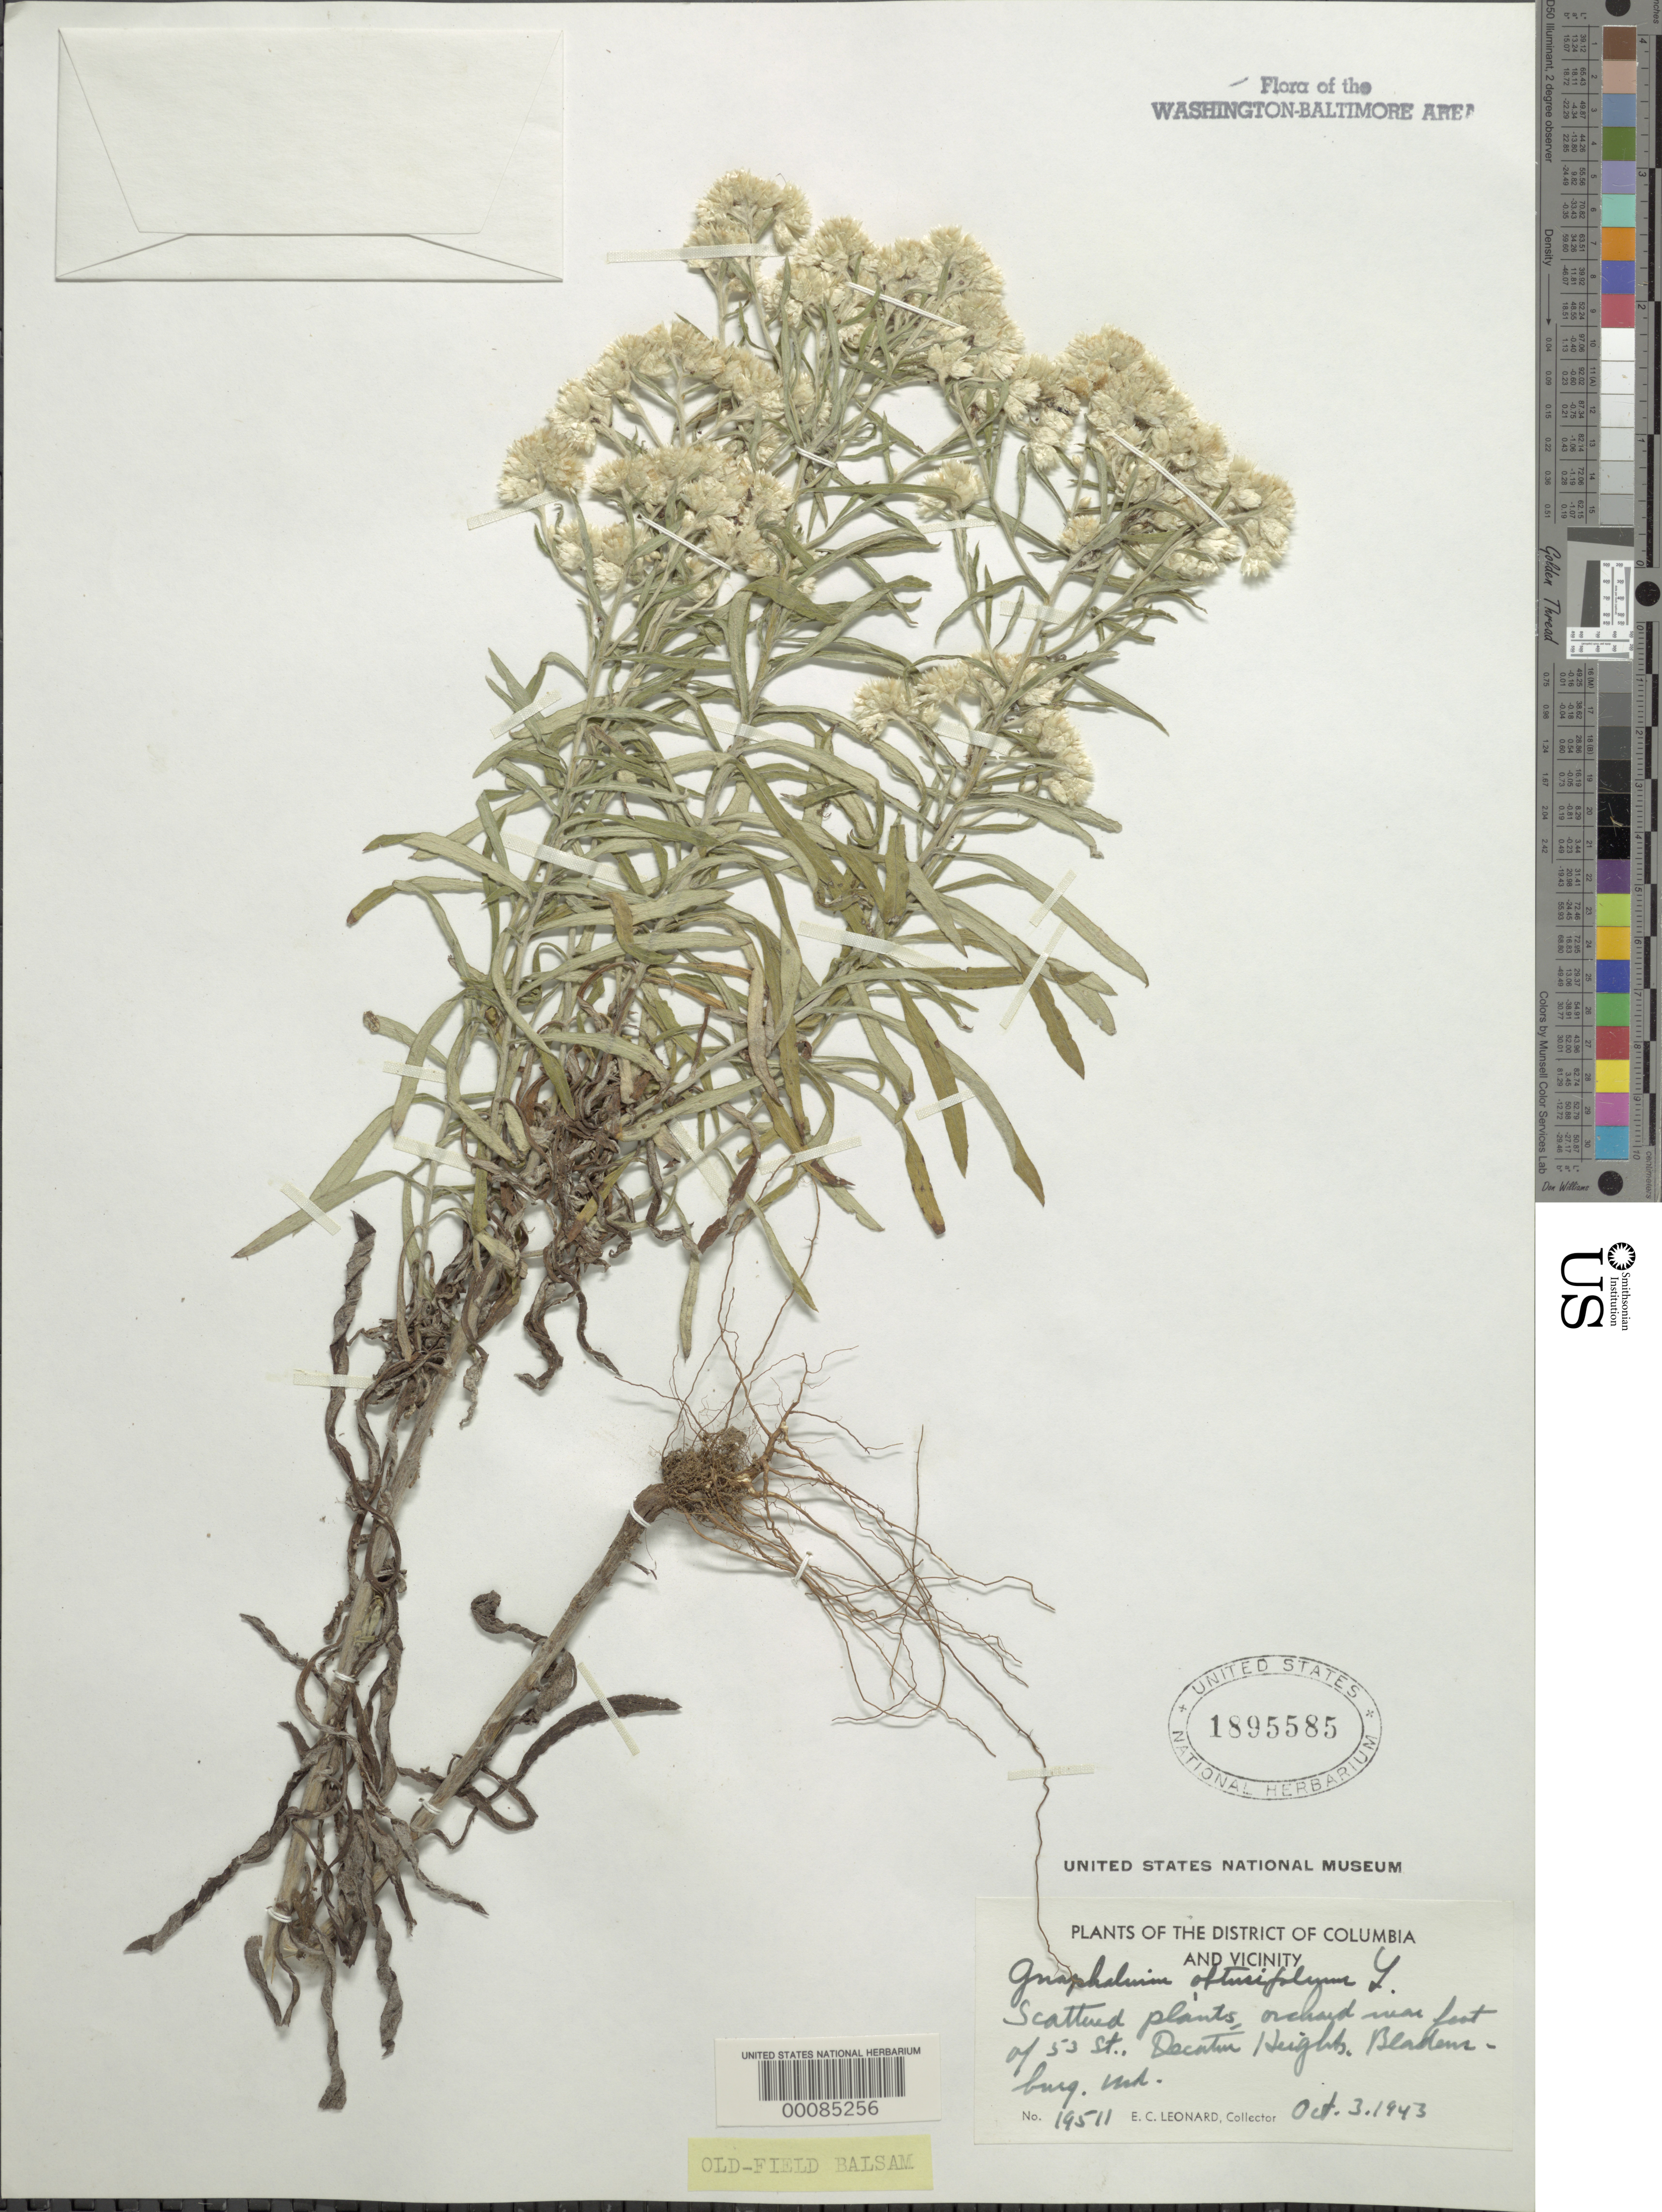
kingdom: Plantae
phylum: Tracheophyta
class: Magnoliopsida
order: Asterales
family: Asteraceae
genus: Pseudognaphalium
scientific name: Pseudognaphalium obtusifolium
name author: (L.) Hilliard & B.L. Burtt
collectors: E. C. Leonard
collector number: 19511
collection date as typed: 03 Oct 1943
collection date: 1943-10-03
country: United States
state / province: Maryland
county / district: Prince George's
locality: Decatur Heights, Bladensburg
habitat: Orchard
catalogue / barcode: US 1895585